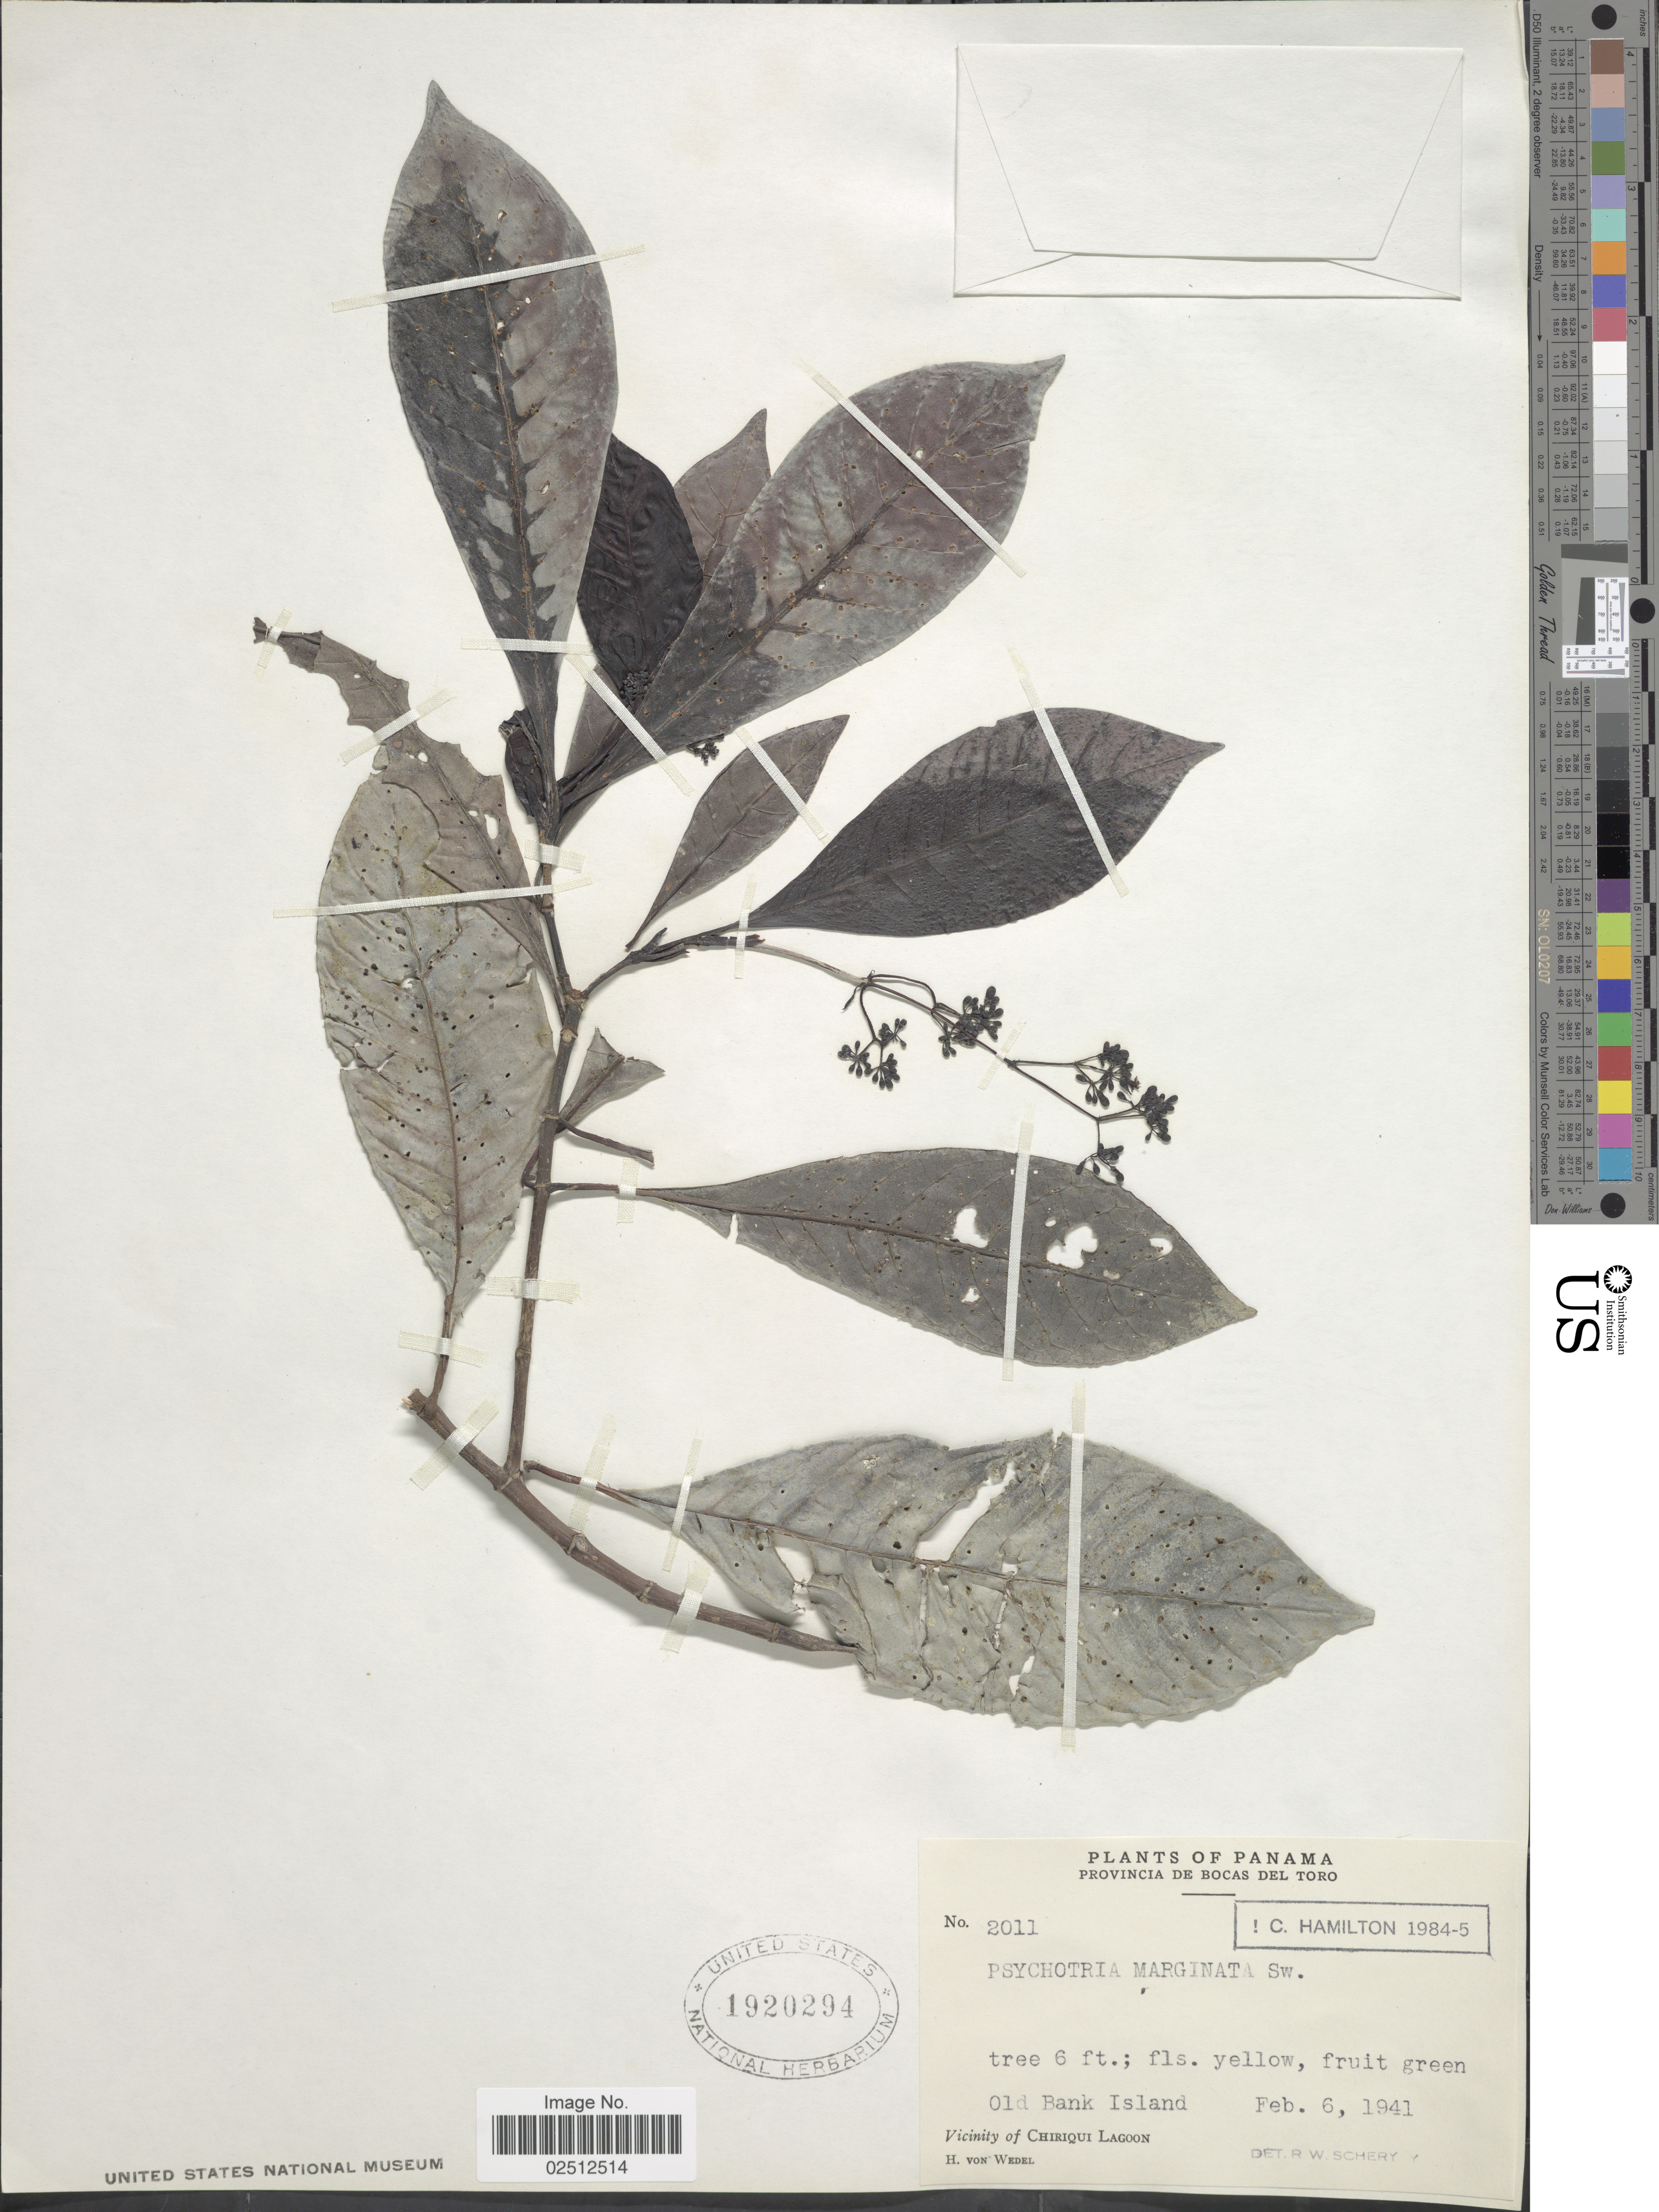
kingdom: Plantae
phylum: Tracheophyta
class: Magnoliopsida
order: Gentianales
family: Rubiaceae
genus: Psychotria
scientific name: Psychotria marginata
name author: Sw.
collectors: H. von Wedel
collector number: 2011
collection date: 1941-02-06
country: Panama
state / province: Bocas del Toro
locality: Provincia de Bocas del Toro, Old Bank Island, Vicinity of Chiriqui Lagoon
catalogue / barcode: US 1920294